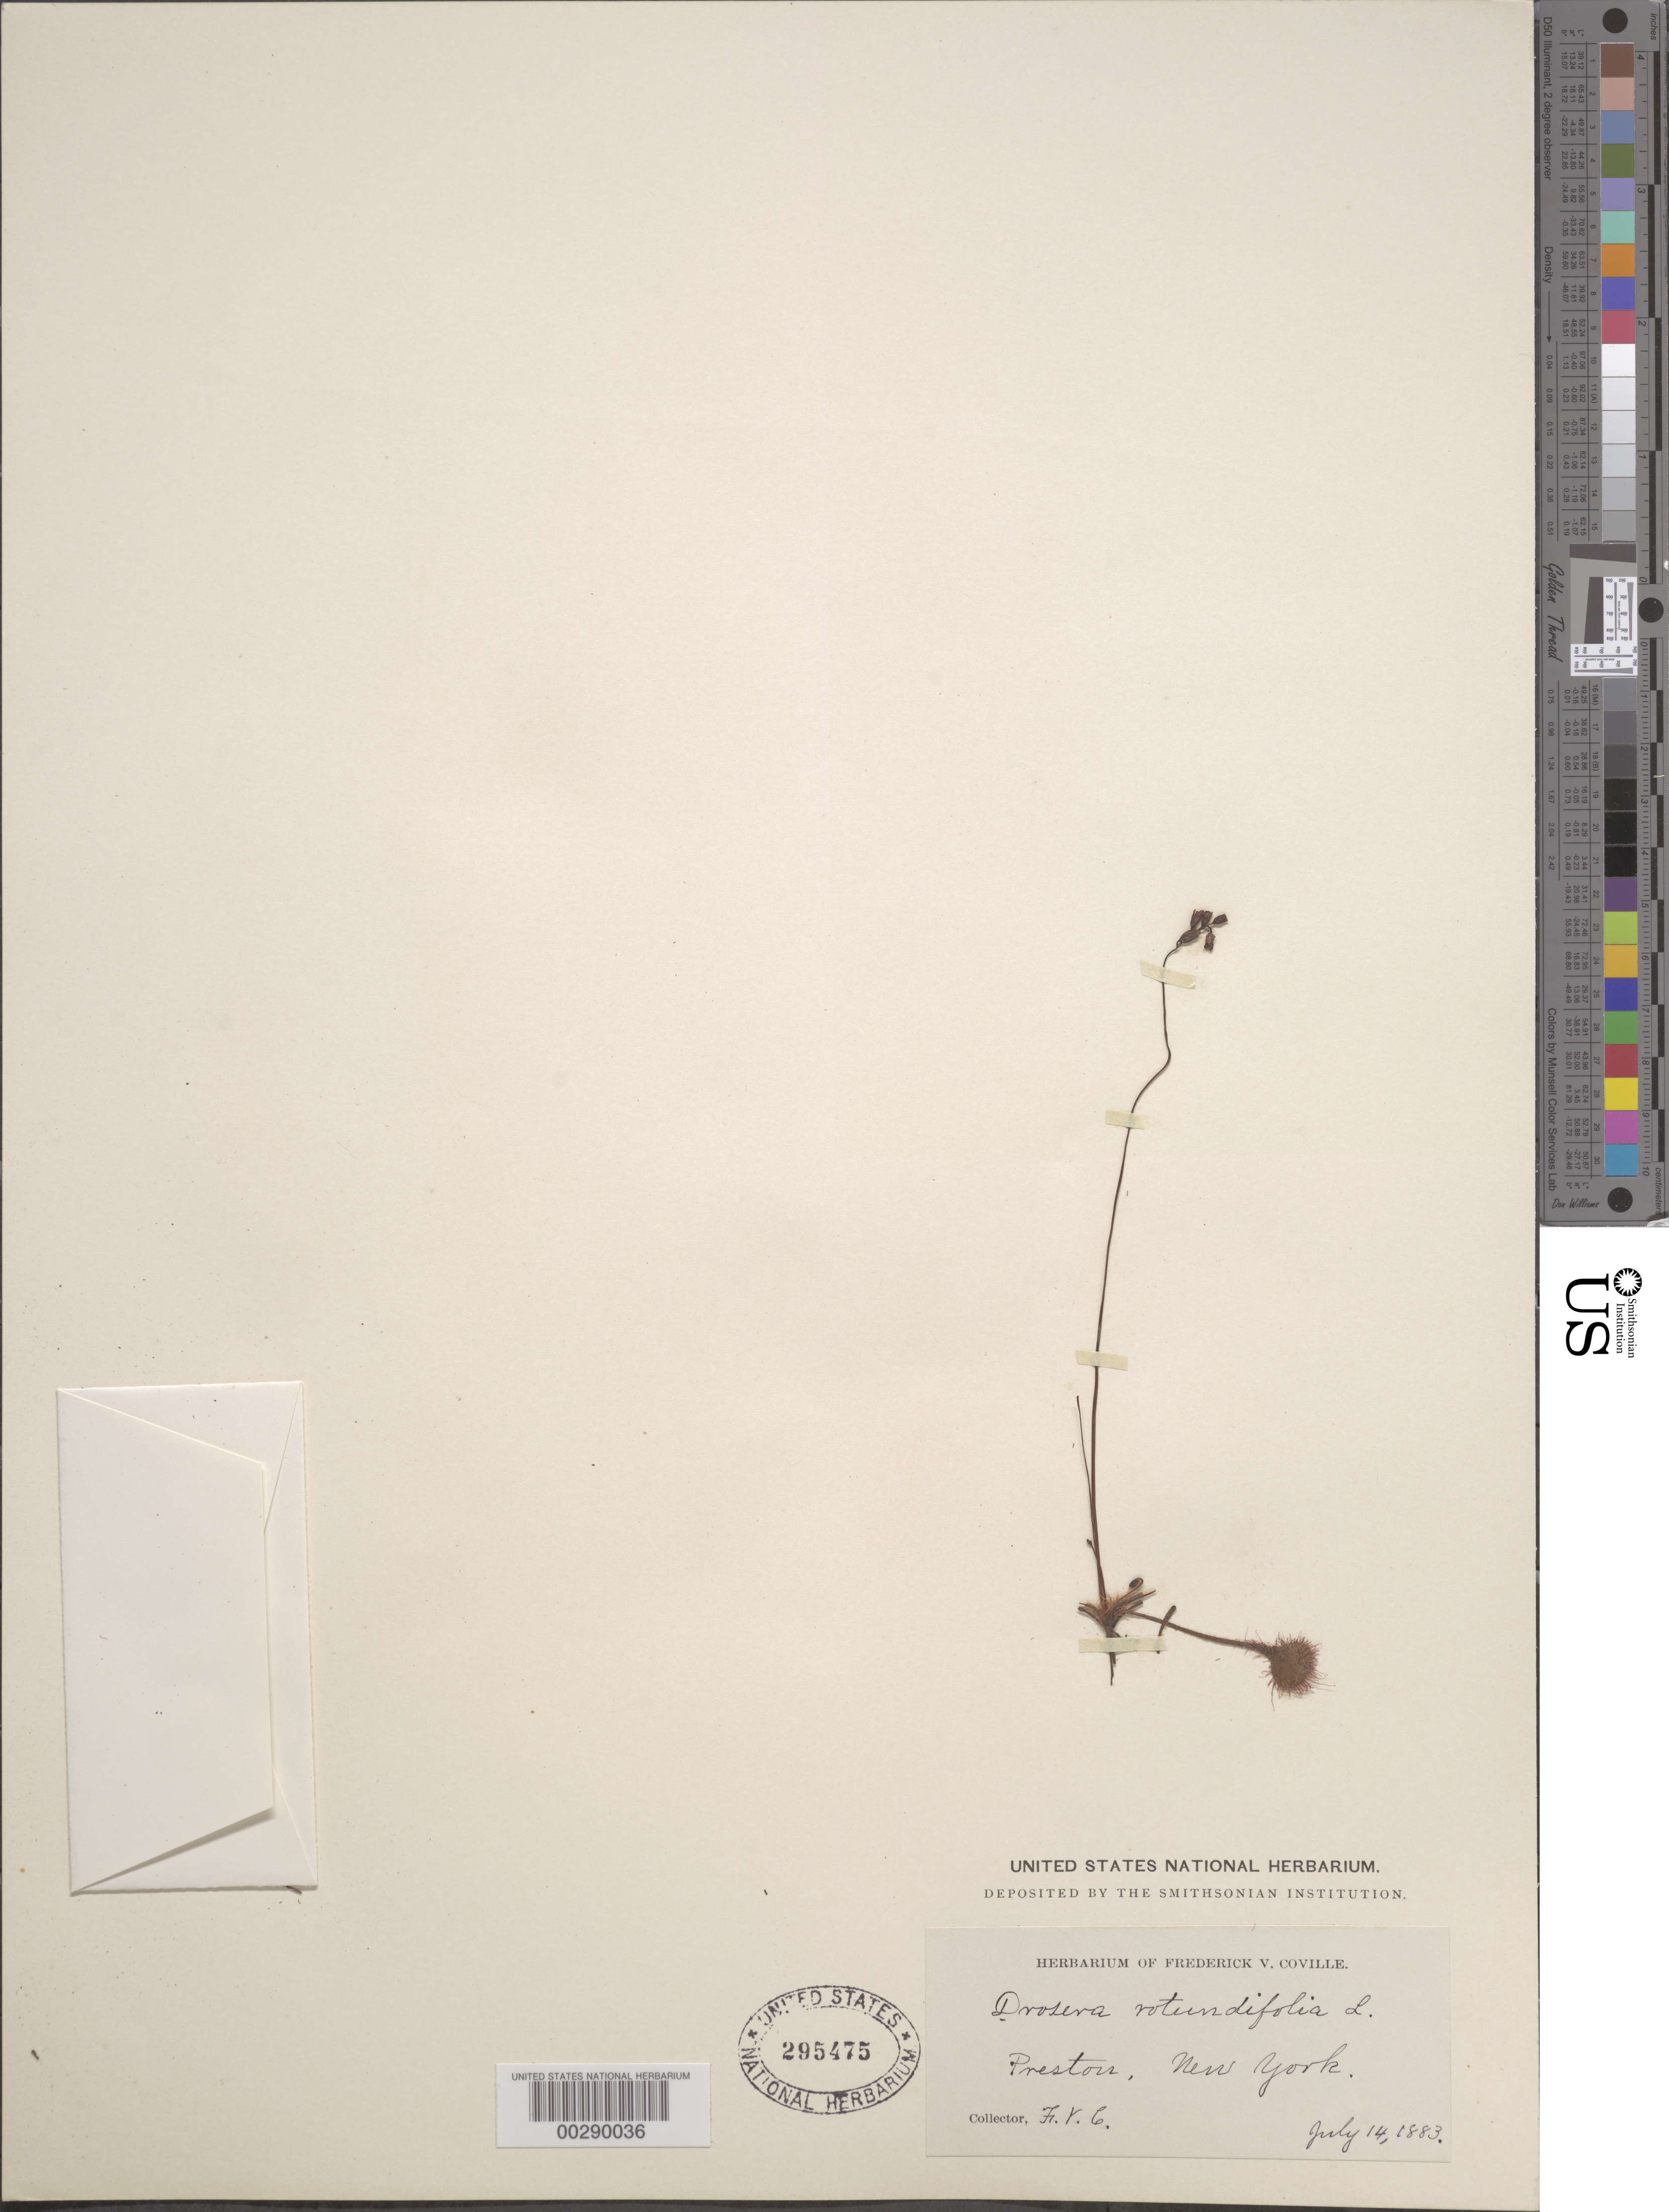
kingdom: Plantae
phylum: Tracheophyta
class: Magnoliopsida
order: Caryophyllales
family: Droseraceae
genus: Drosera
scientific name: Drosera rotundifolia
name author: L.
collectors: F. V. Coville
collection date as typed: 14 Jul 1883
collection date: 1883-07-14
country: United States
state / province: New York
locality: Preston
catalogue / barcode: US 295475